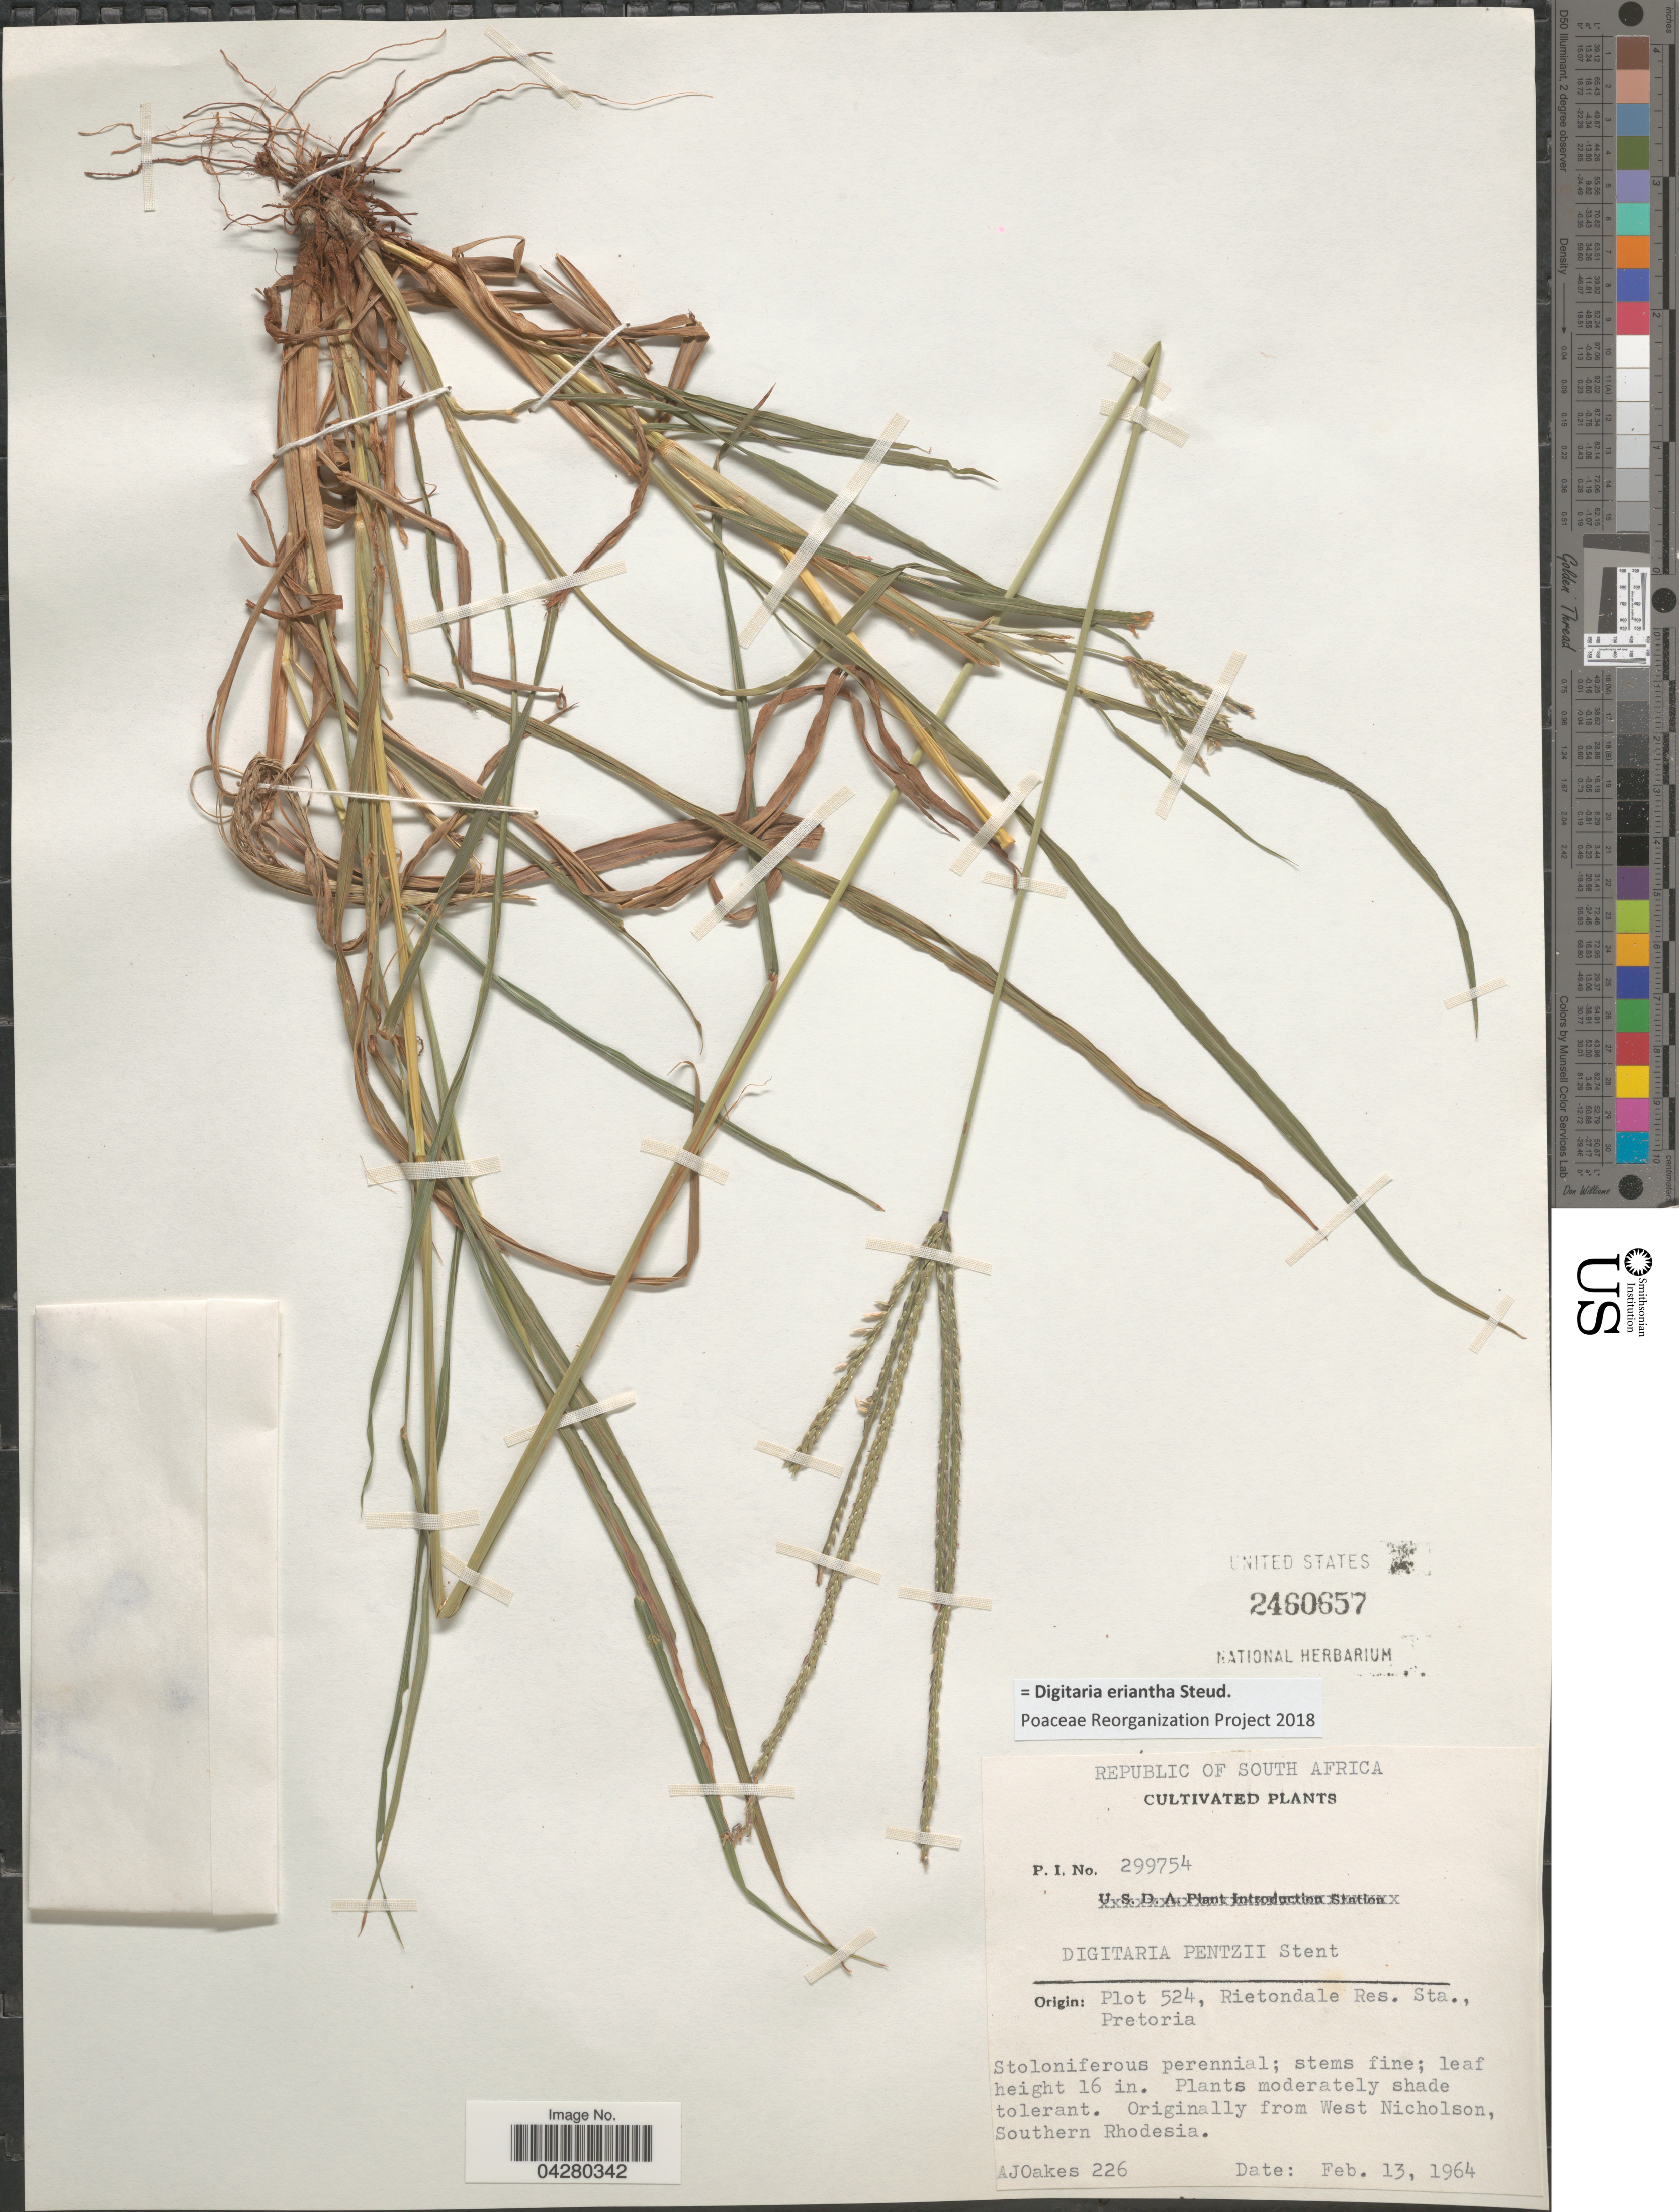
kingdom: Plantae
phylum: Tracheophyta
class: Liliopsida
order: Poales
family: Poaceae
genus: Digitaria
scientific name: Digitaria eriantha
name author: Steud.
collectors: A. Oakes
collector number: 226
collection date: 1964-02-13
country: South Africa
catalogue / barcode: US 2460657